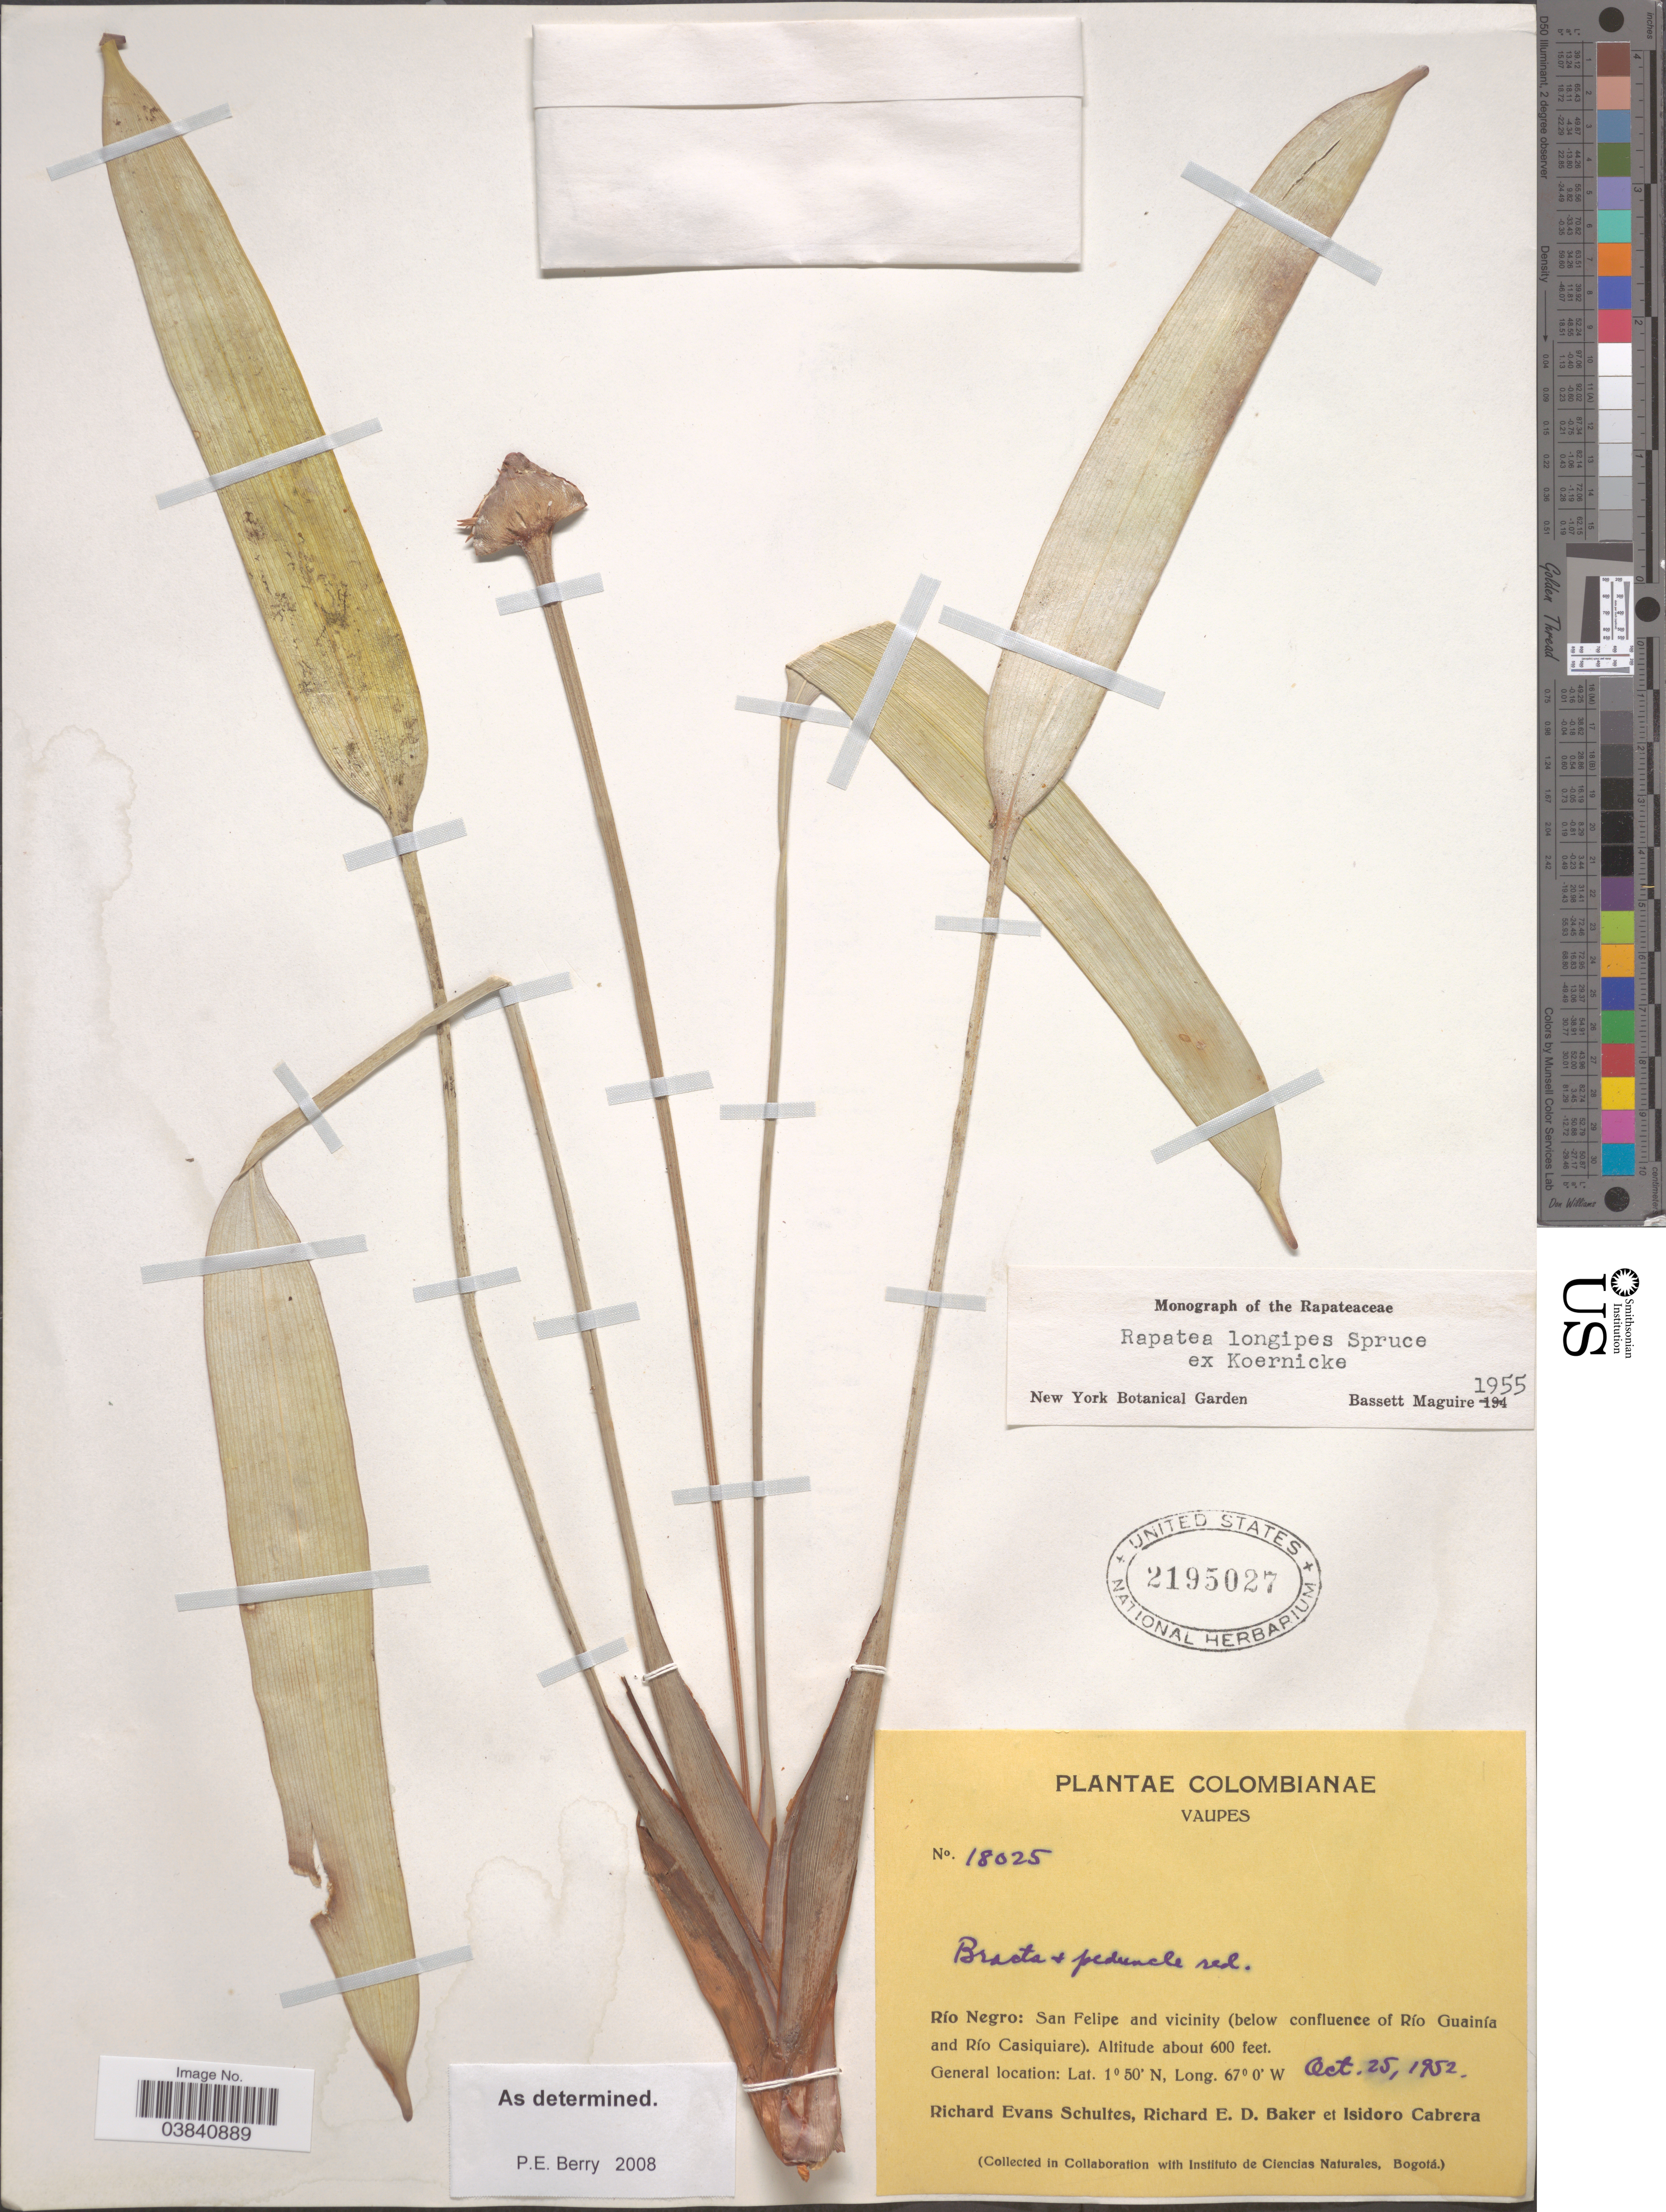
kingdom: Plantae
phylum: Tracheophyta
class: Liliopsida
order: Poales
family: Rapateaceae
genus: Rapatea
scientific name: Rapatea longipes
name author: Spruce ex Körn.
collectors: R. E. Schultes, R. E. D. Baker & I. Cabrera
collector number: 18025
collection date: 1952-10-25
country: Colombia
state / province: Vaupés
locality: Río Negro: San Felipe and vicinity (below confluence of Río Guainía and Río Casiquiare).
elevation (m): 183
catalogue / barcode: US 2195027